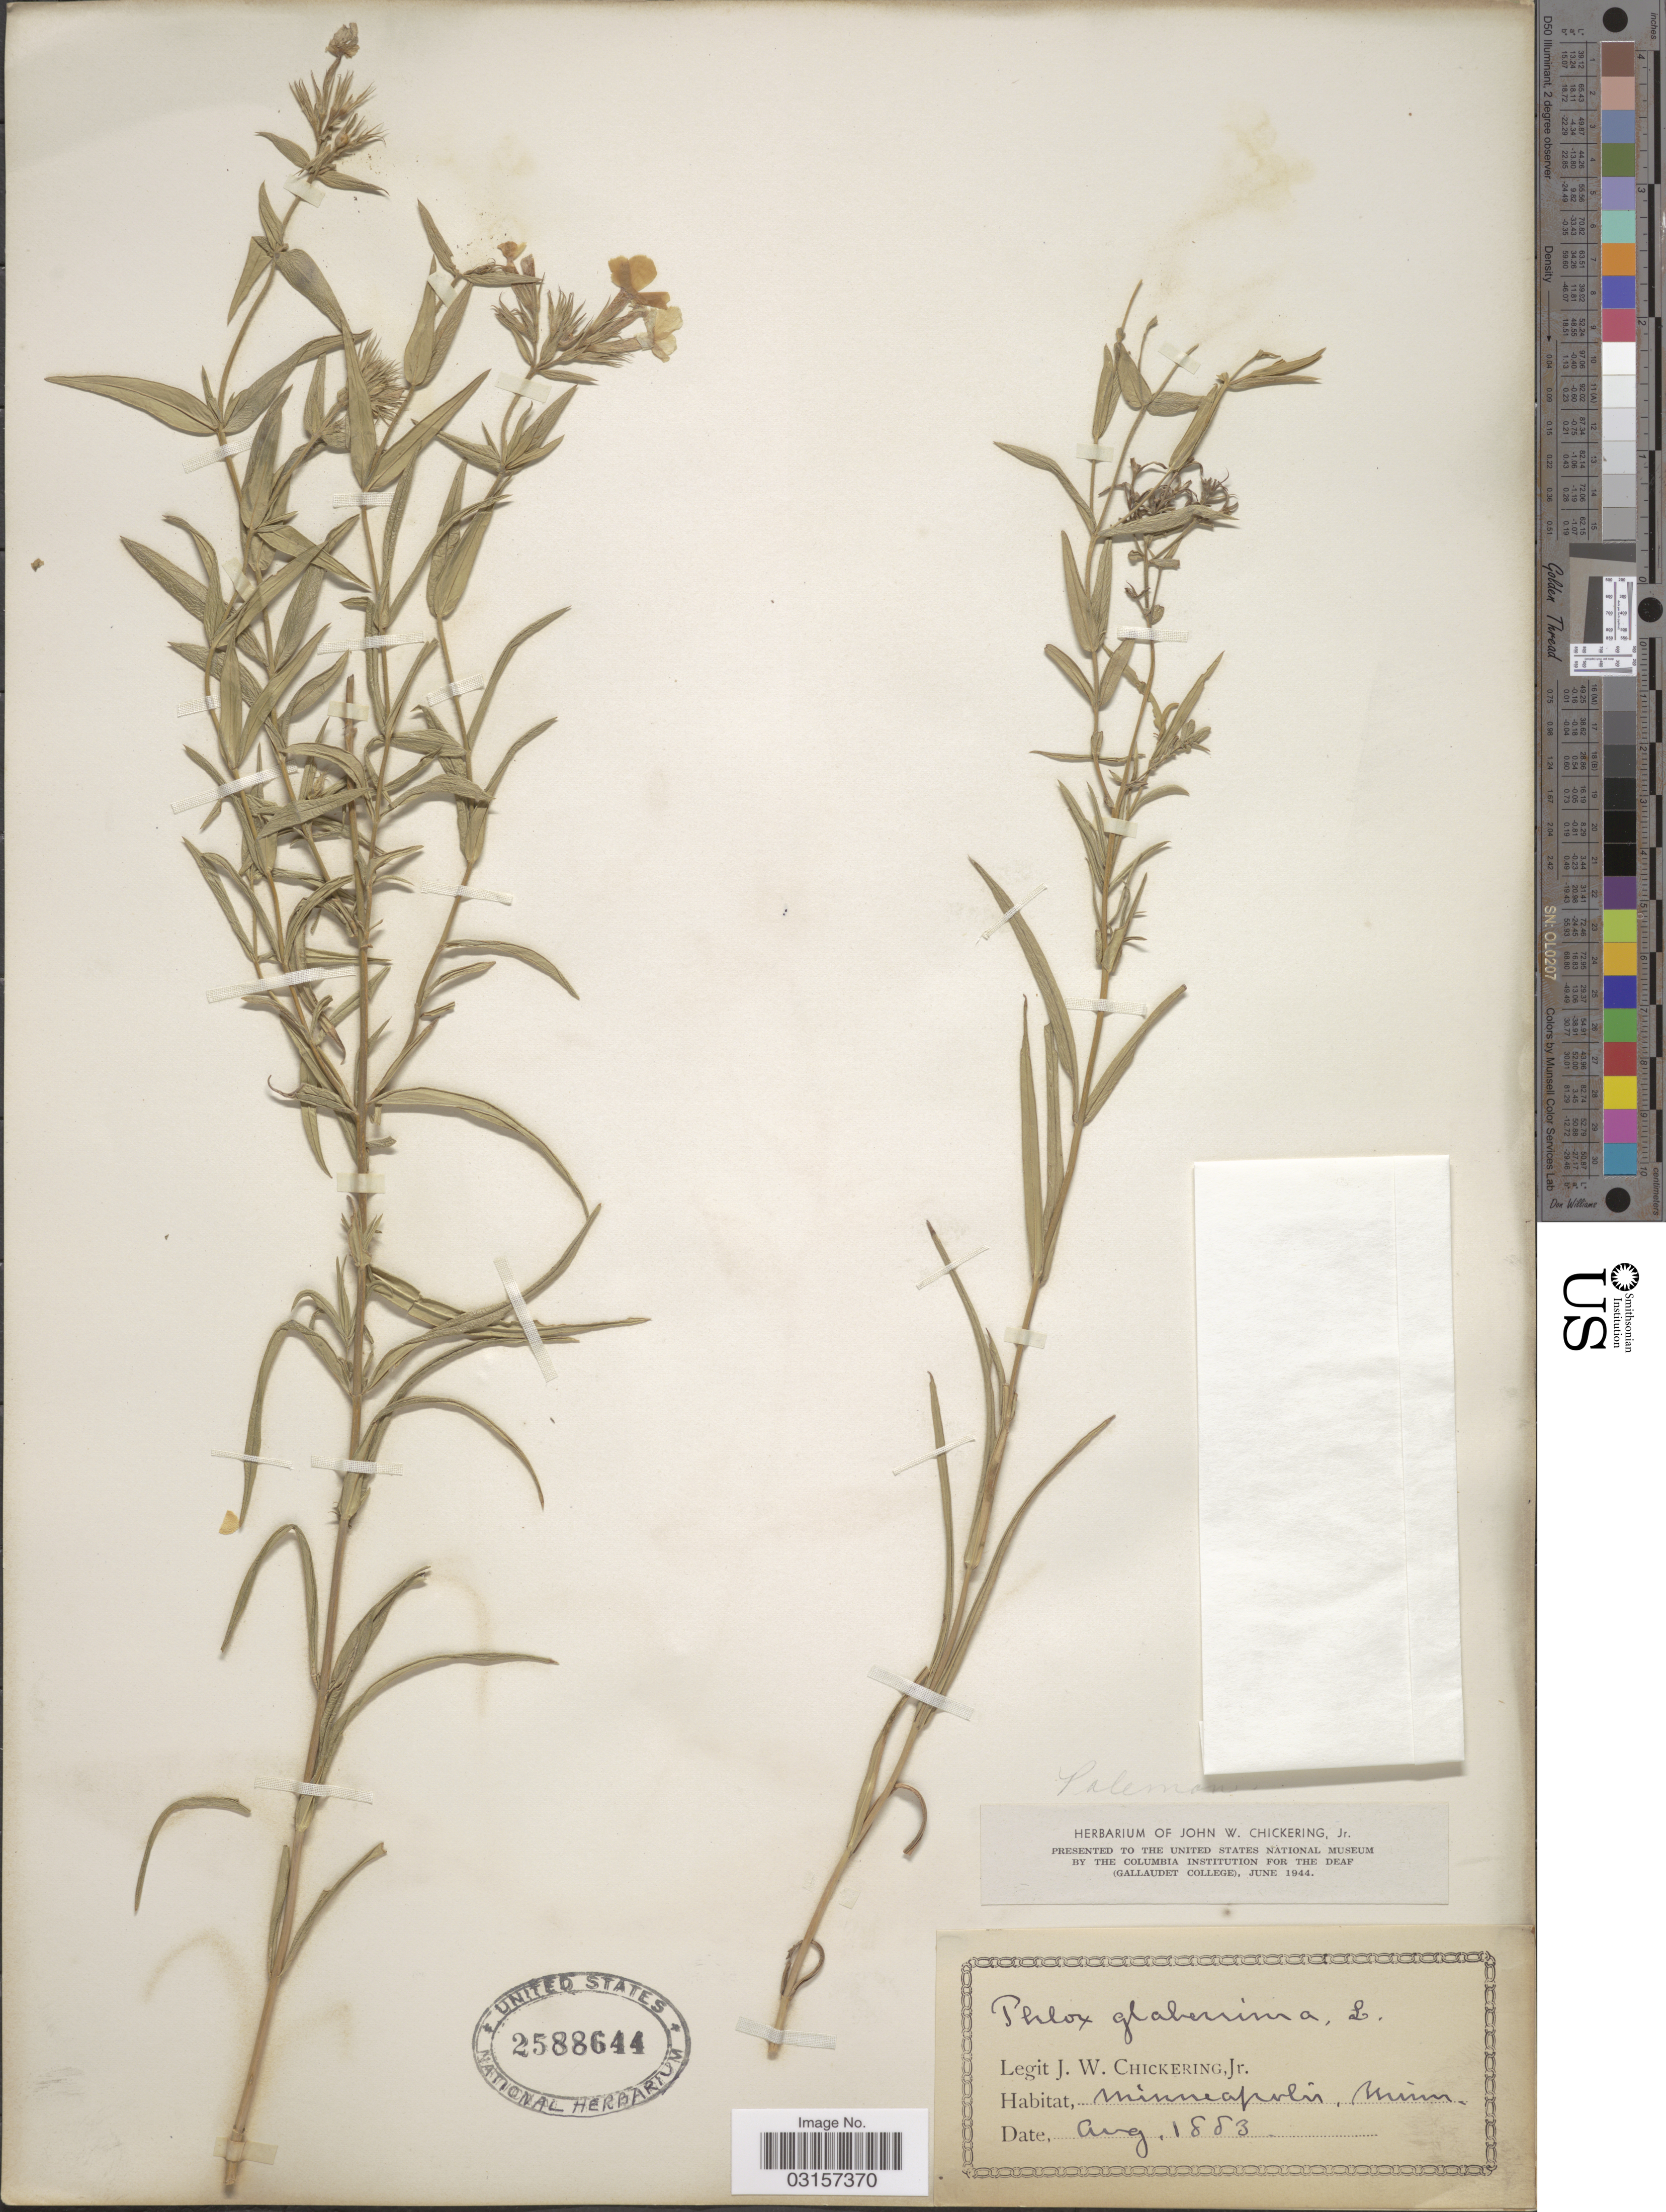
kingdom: Plantae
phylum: Tracheophyta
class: Magnoliopsida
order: Ericales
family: Polemoniaceae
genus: Phlox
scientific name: Phlox glaberrima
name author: L.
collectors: J. W. Chickering Jr.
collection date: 1883-08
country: United States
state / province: Minnesota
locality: Minneapolis.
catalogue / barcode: US 2588644